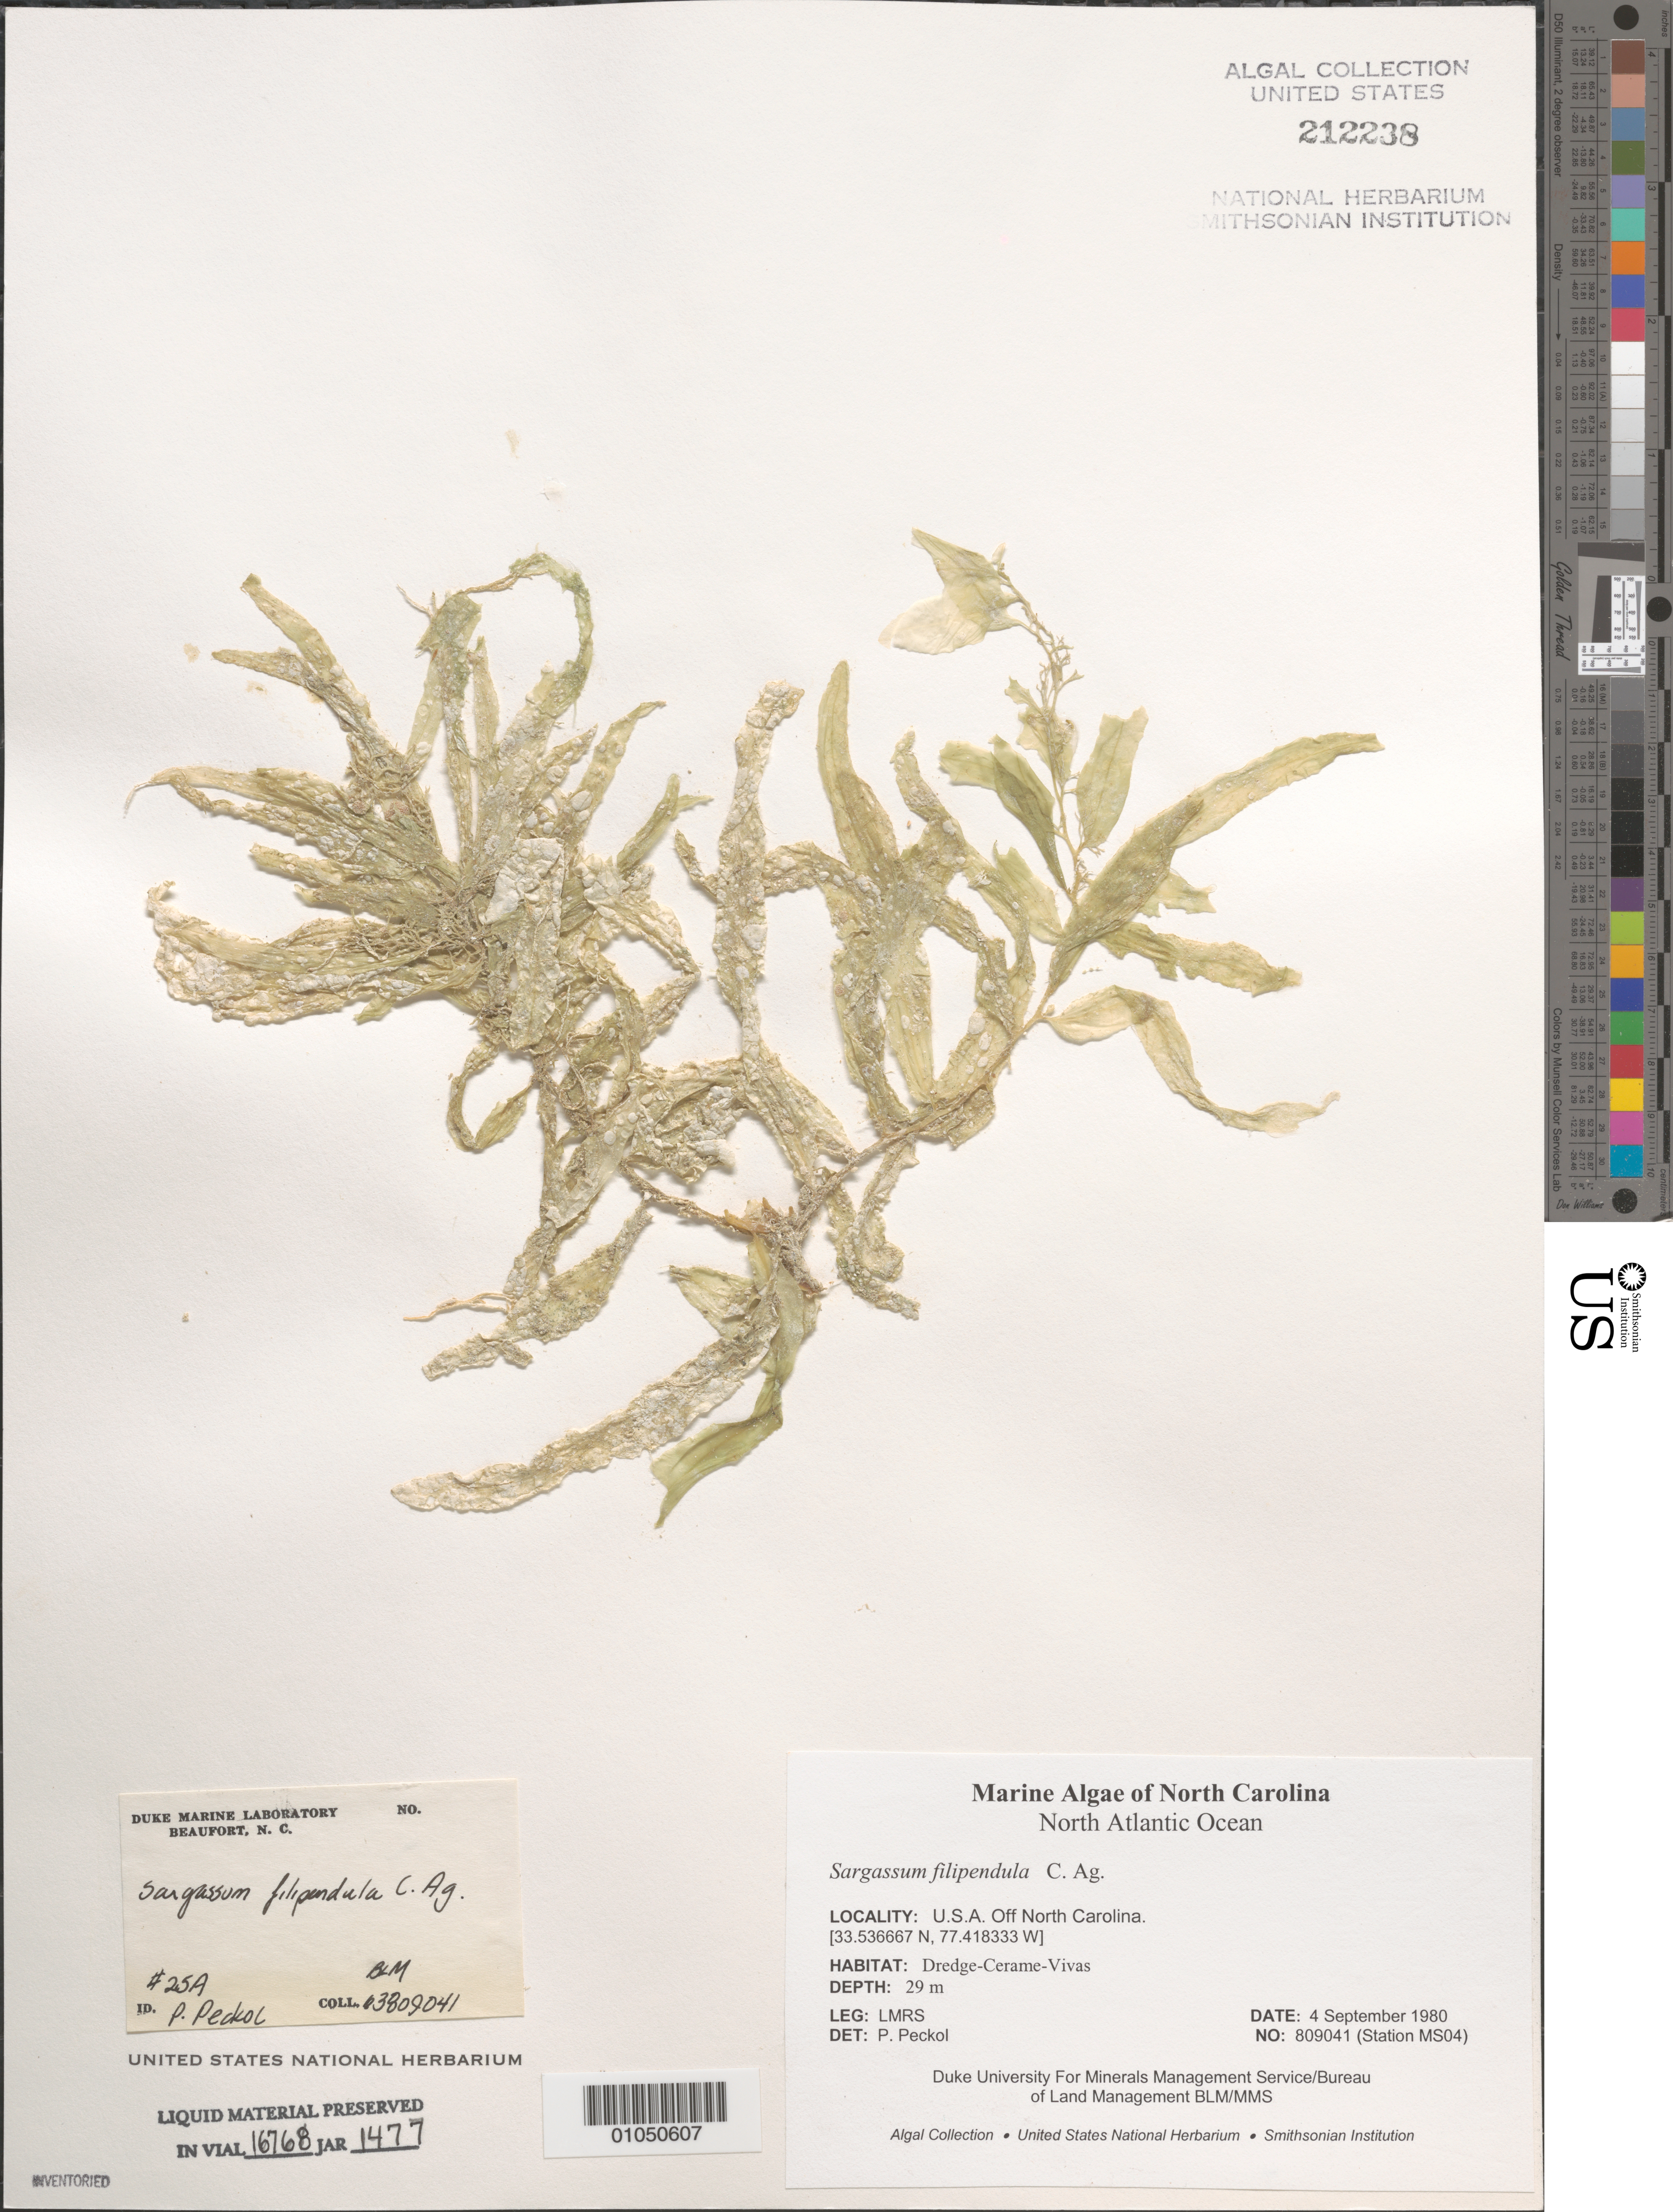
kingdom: Chromista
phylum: Ochrophyta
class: Phaeophyceae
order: Fucales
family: Sargassaceae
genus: Sargassum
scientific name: Sargassum filipendula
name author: C. Agardh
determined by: Peckol, P.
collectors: LMRS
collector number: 809041 Station MS04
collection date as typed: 04 Sep 1980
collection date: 1980-09-04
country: United States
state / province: North Carolina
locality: North Atlantic Ocean off North Carolina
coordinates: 33.536667 N, 77.418333 W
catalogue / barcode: US 212238